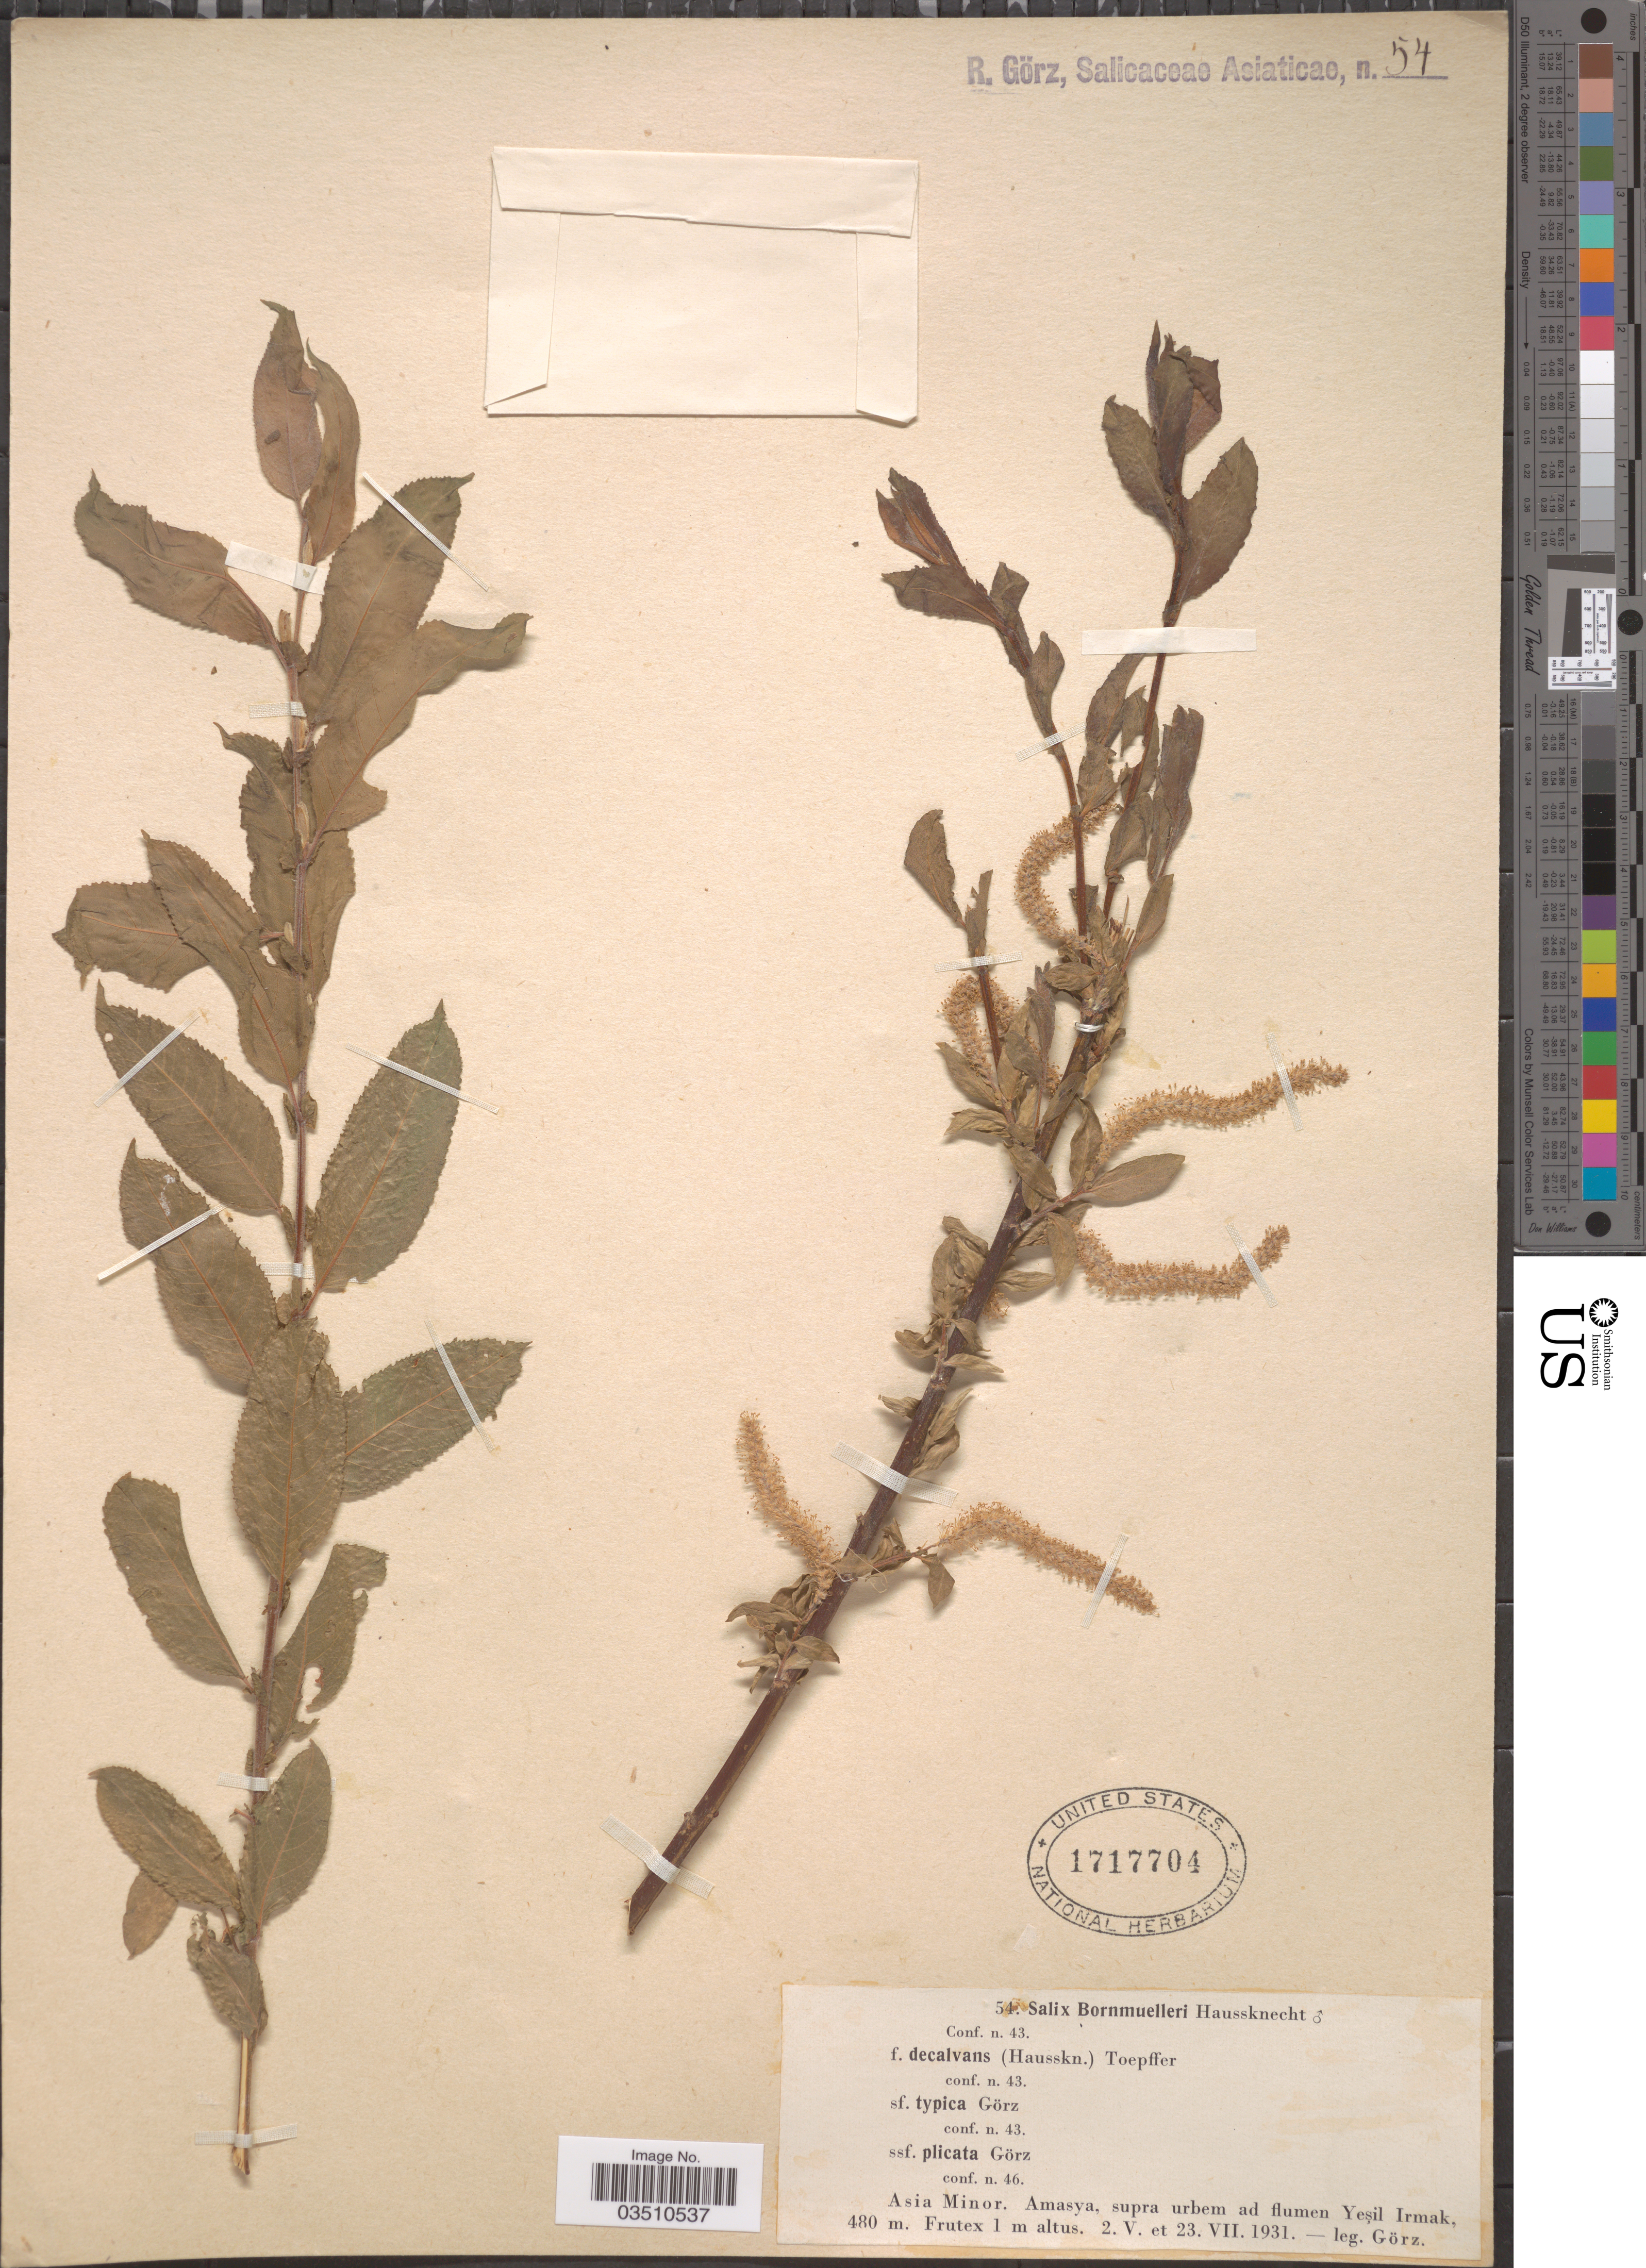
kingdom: Plantae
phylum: Tracheophyta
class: Magnoliopsida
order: Malpighiales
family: Salicaceae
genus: Salix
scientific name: Salix bornmuelleri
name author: Hausskn.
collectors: Gorz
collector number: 54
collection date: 1931-05-02/1931-07-23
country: Turkey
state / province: Amasya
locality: Asia Minor. Amasya, supra urbem ad flumen Yeşil Irmak.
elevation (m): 480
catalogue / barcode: US 1717704